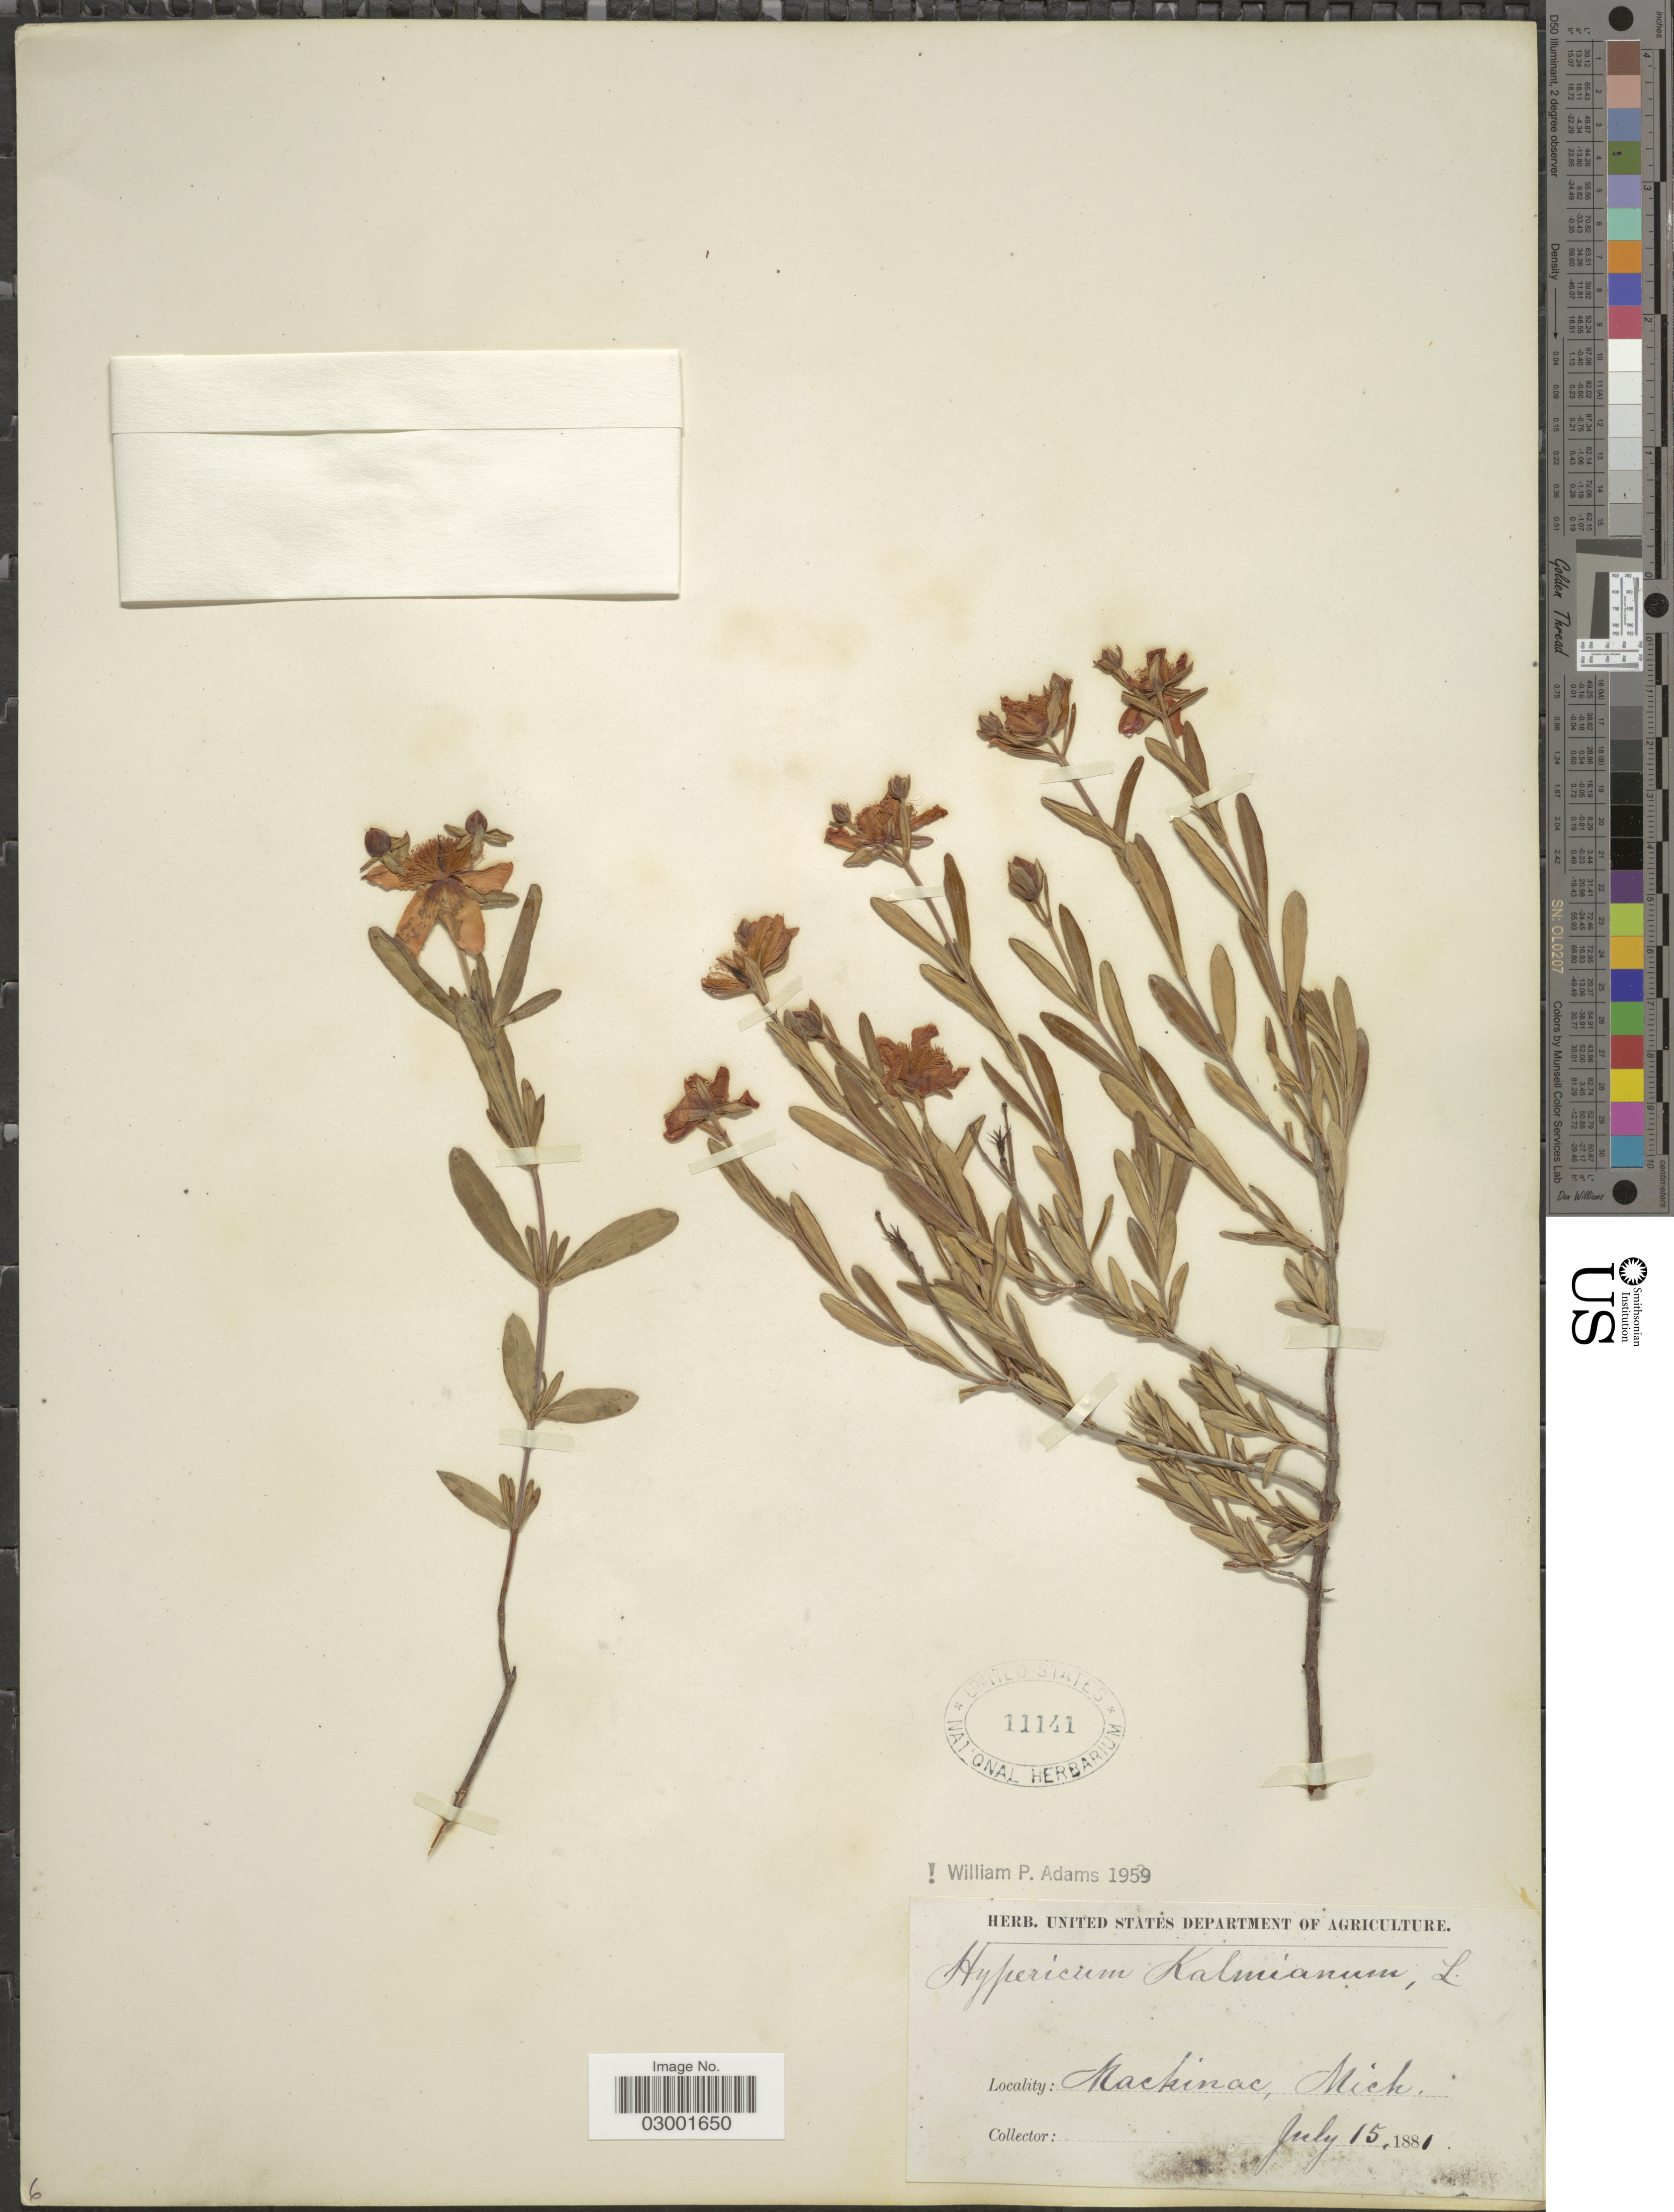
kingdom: Plantae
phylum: Tracheophyta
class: Magnoliopsida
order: Malpighiales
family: Hypericaceae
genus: Hypericum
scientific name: Hypericum kalmianum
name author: L.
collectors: ex herb. U. S. Department of Agriculture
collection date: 1881-07-15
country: United States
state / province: Michigan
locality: Nackinac, Mich.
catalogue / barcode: US 11141